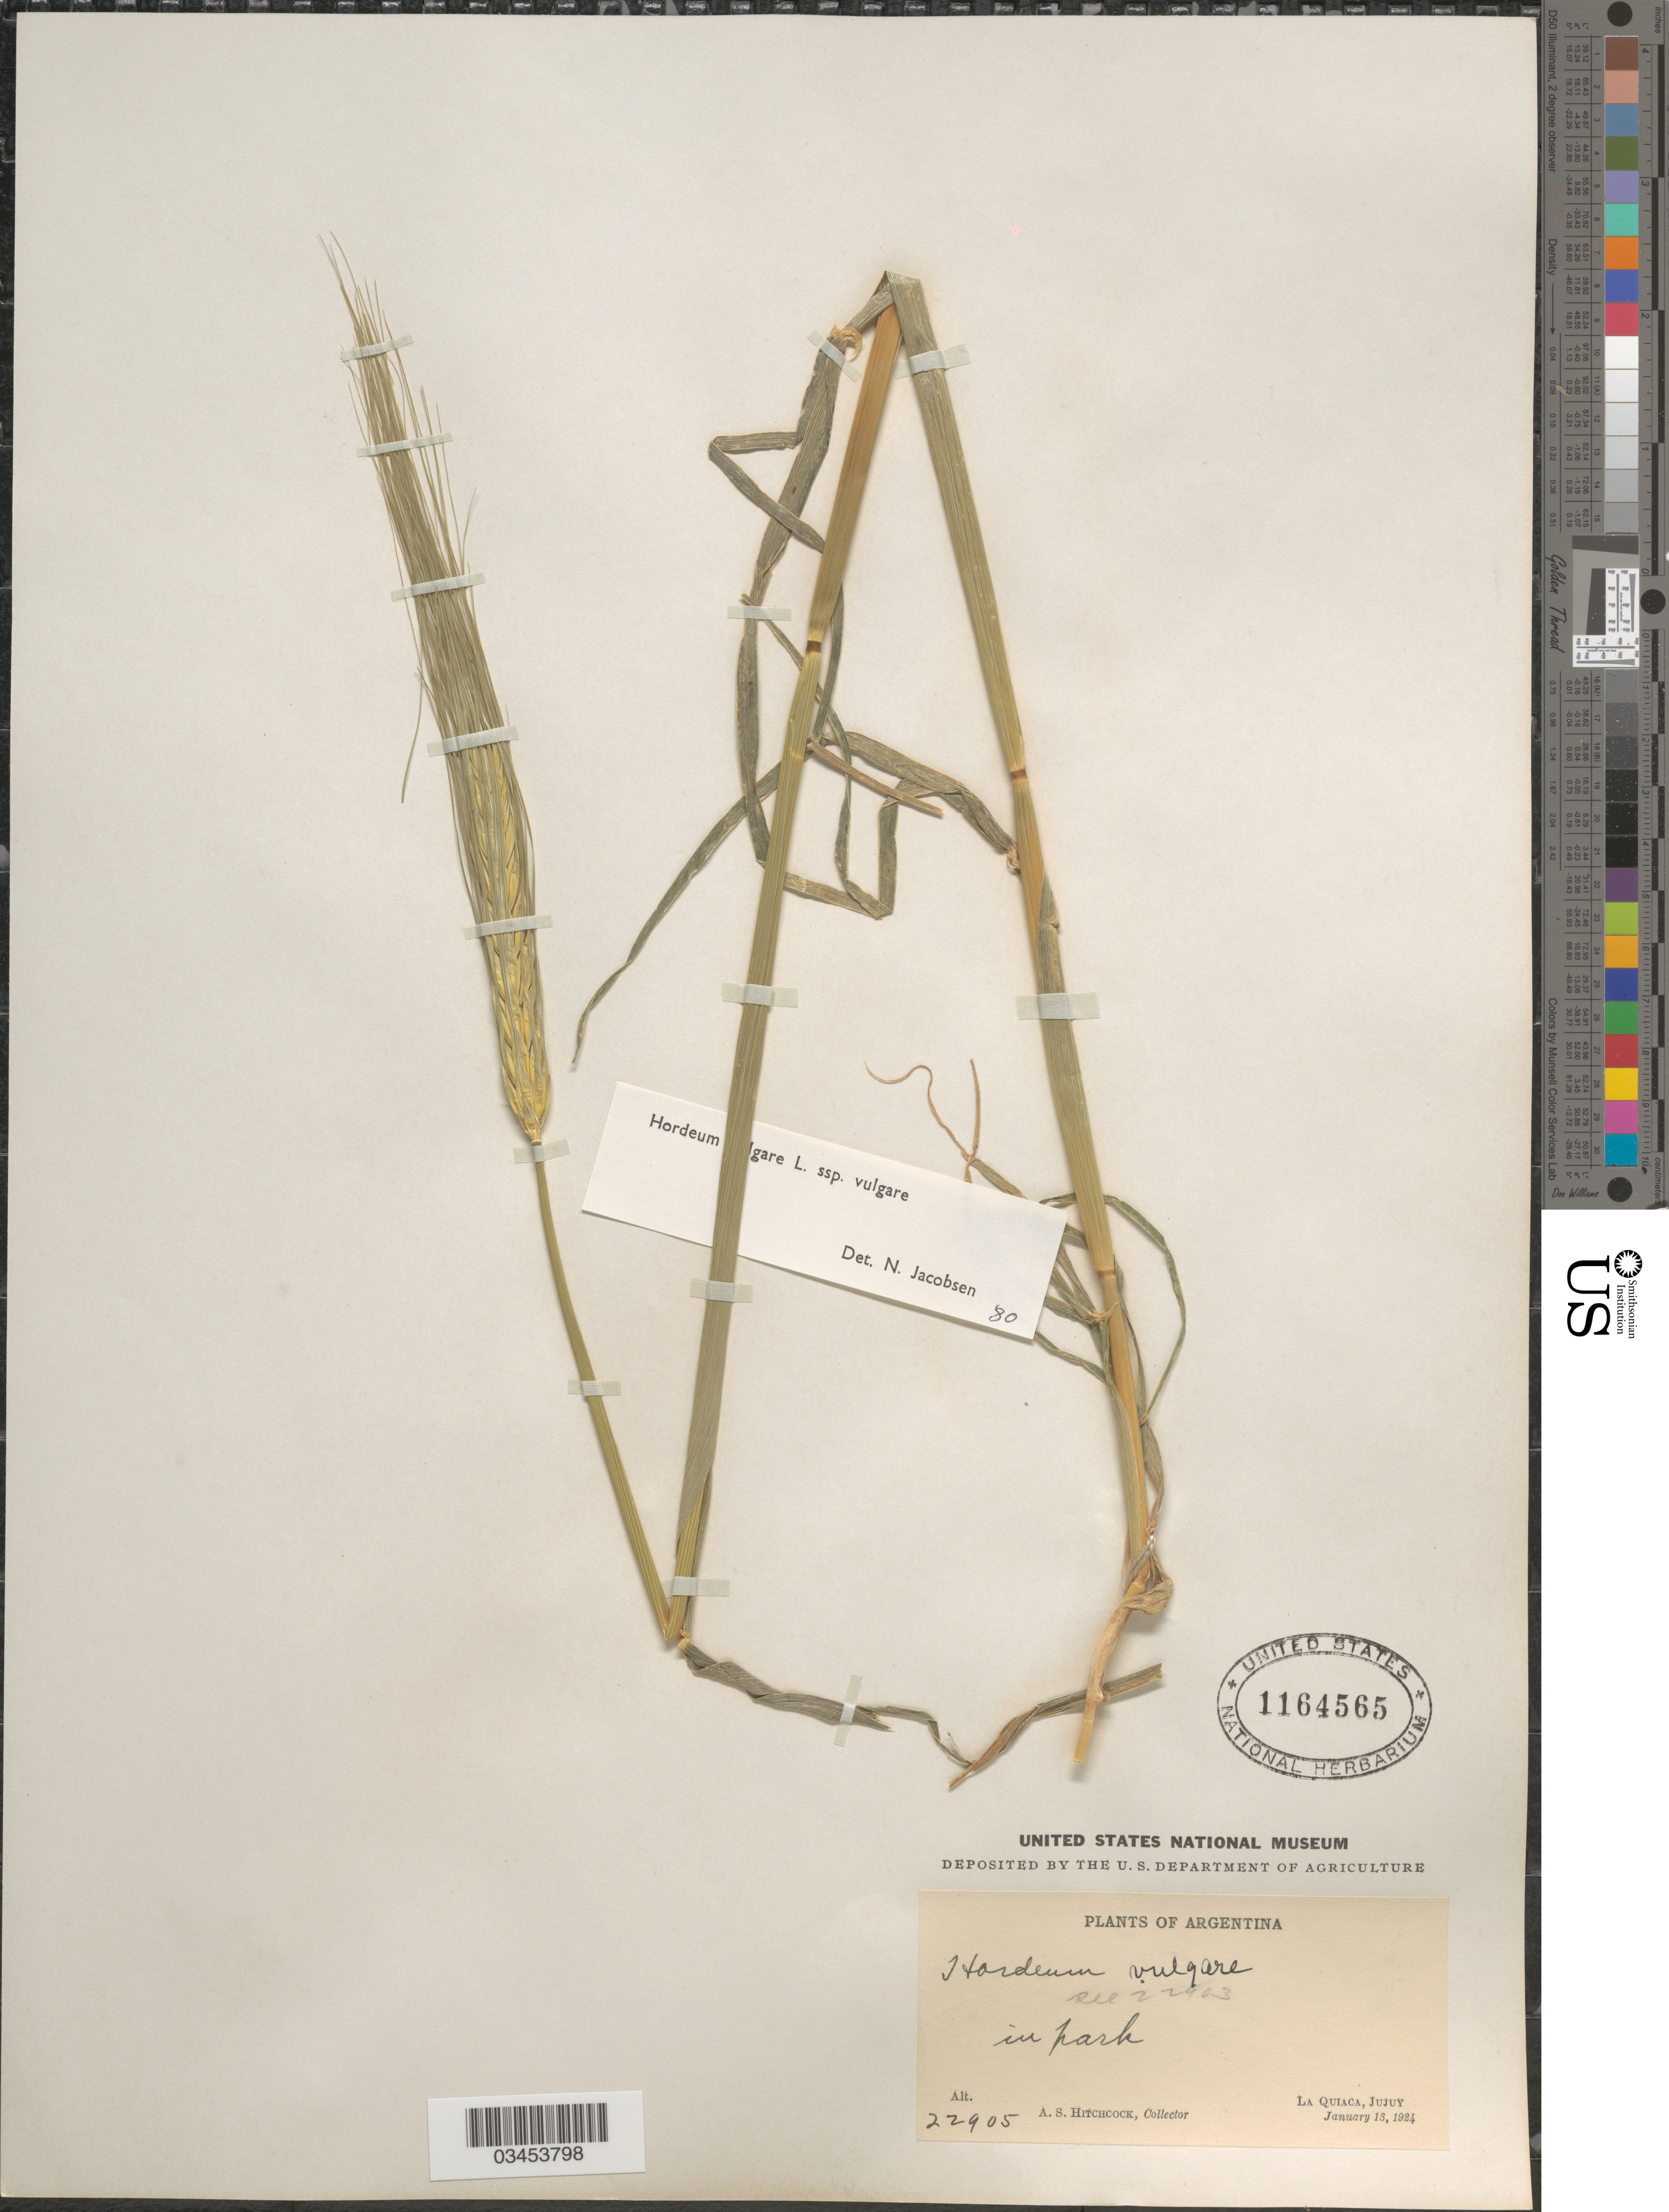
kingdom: Plantae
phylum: Tracheophyta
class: Liliopsida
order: Poales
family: Poaceae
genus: Hordeum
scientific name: Hordeum vulgare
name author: L.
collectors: A. S. Hitchcock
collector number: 22905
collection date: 1924-01-13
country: Argentina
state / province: Jujuy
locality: In park. La Quiaca.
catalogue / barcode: US 1164565